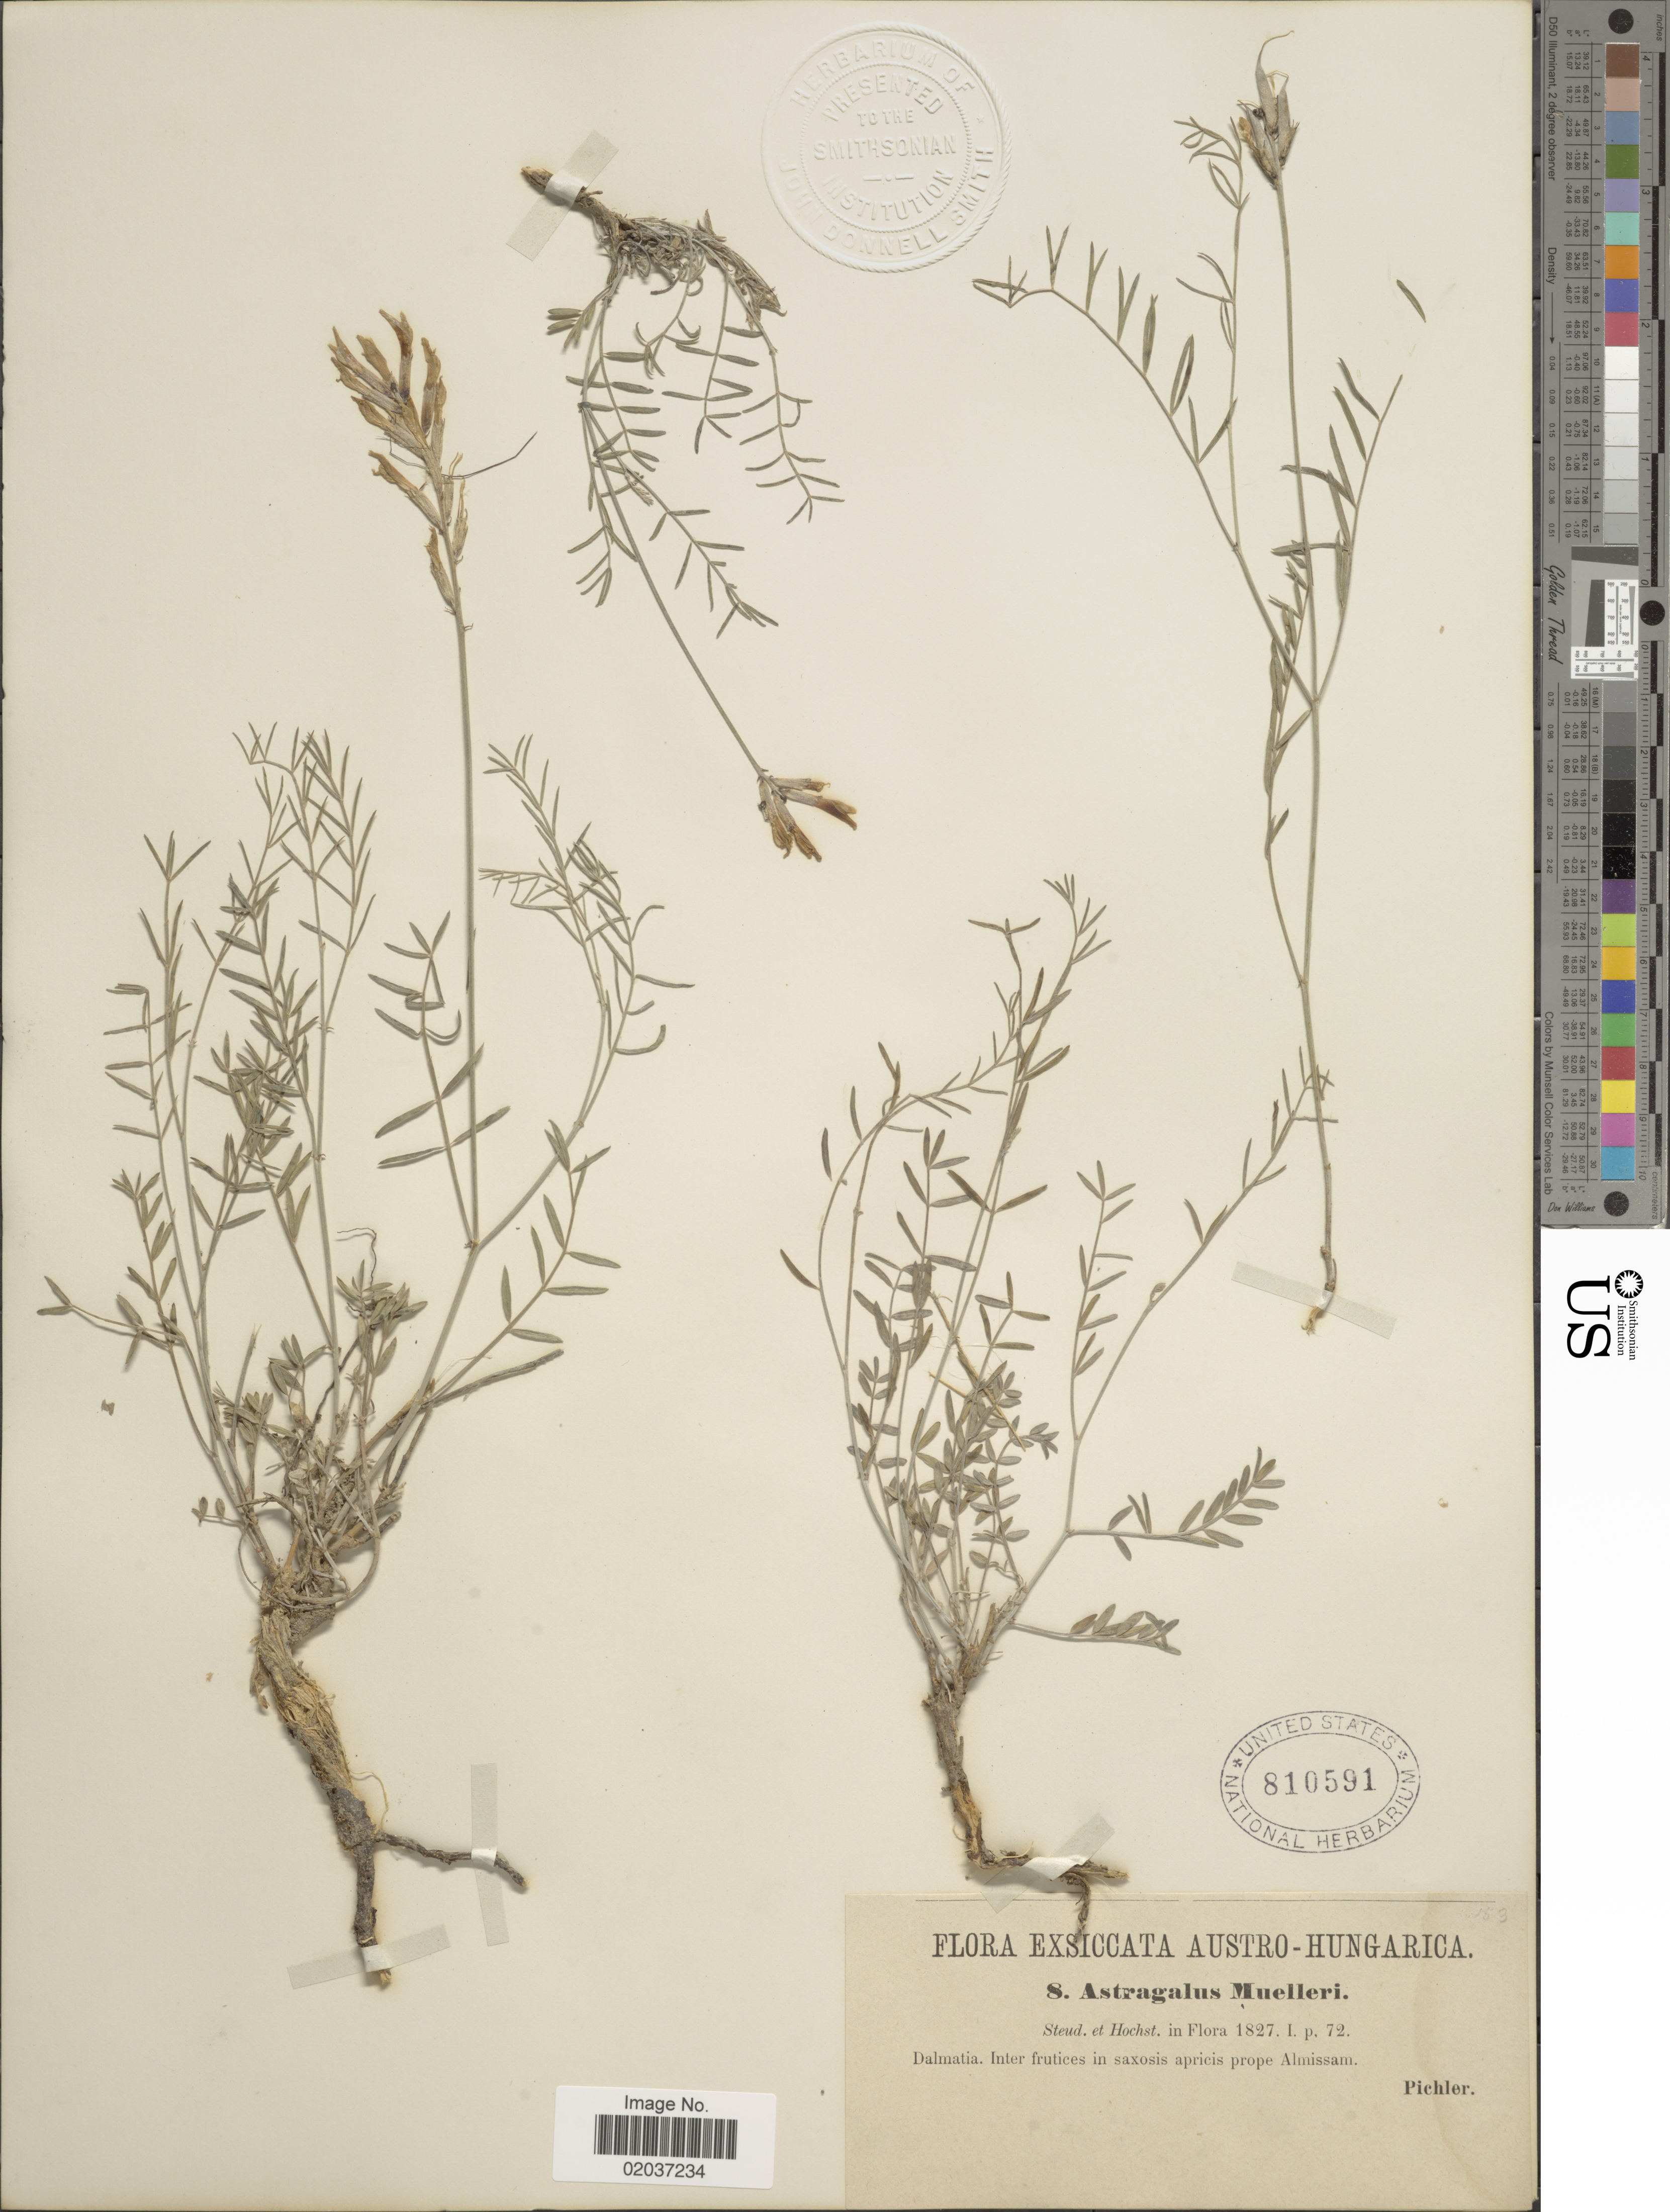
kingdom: Plantae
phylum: Tracheophyta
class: Magnoliopsida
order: Fabales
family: Fabaceae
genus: Astragalus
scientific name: Astragalus muelleri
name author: Steud. & Hochst.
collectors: Pichler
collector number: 8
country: Croatia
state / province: Split-Dalmatia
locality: Dalmatia. Inter frutices in saxosis apricis prope Almissam. Austro-Hungarica.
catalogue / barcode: US 810591